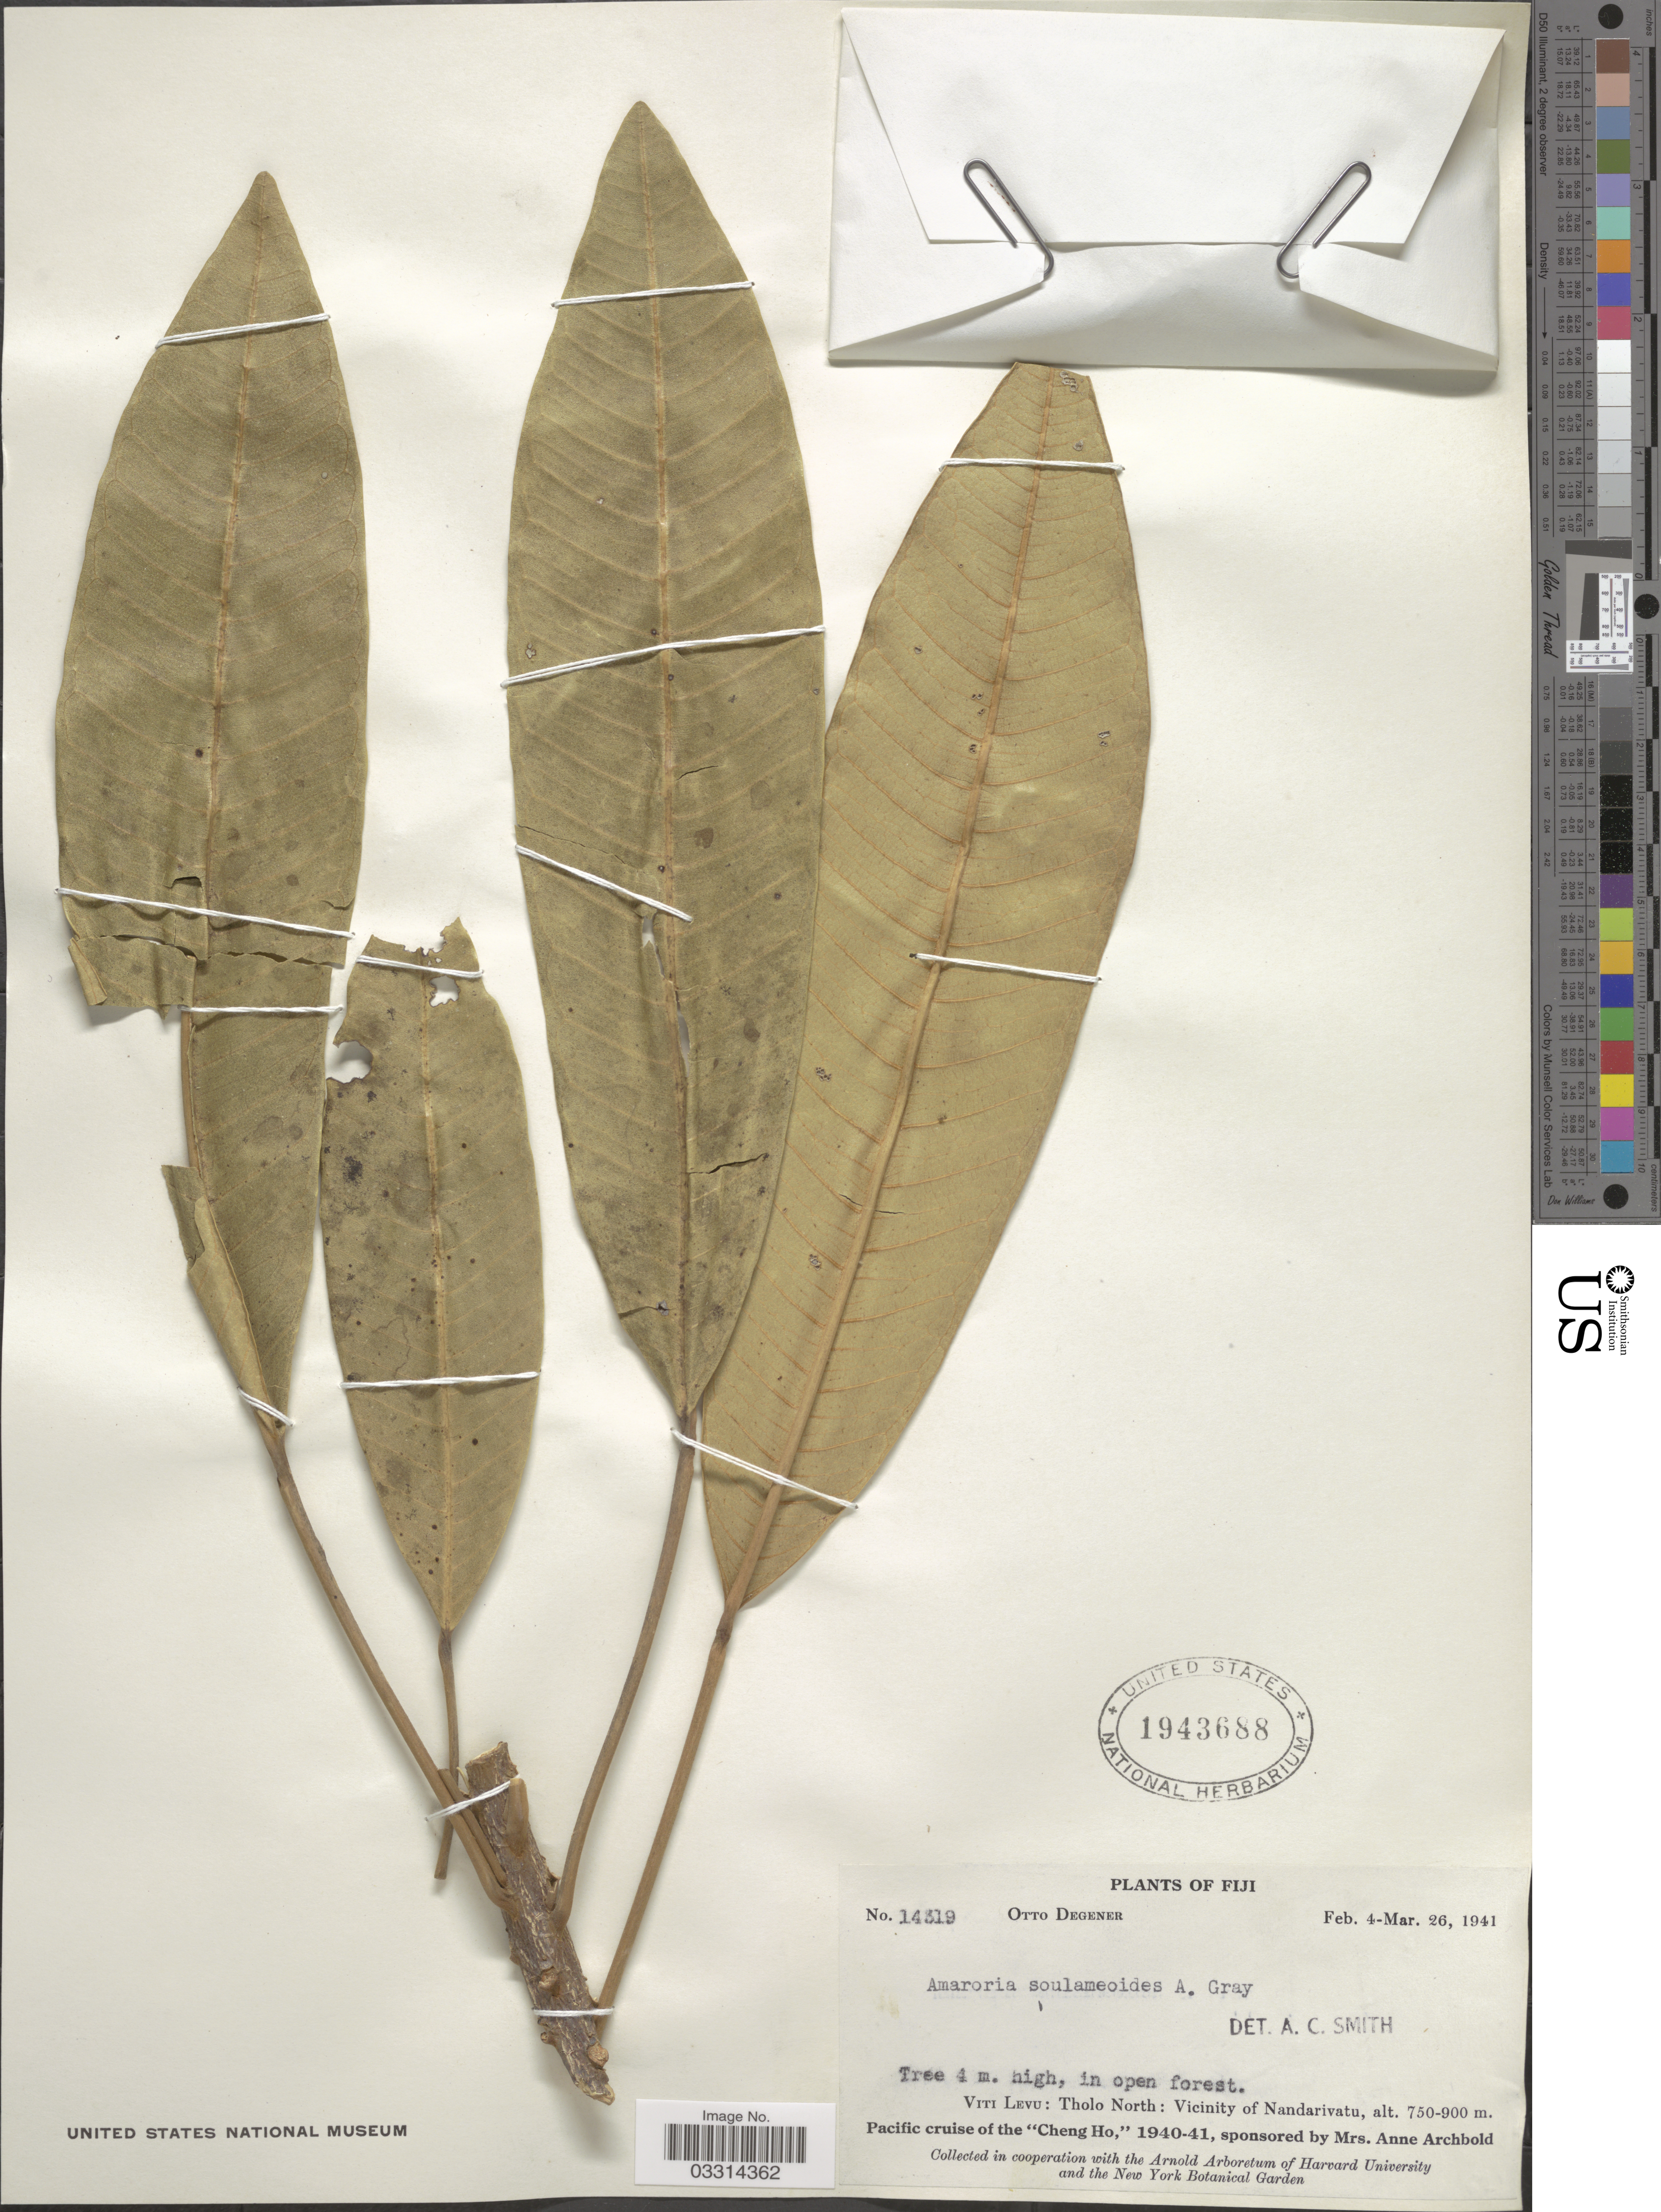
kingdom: Plantae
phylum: Tracheophyta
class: Magnoliopsida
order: Sapindales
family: Simaroubaceae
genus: Soulamea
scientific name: Soulamea soulameoides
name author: (A. Gray) Noot.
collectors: O. Degener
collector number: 14319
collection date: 1941-02-04/1941-03-26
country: Fiji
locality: Viti Levu: Tholo North: Vicinity of Nandarivatu.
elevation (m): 750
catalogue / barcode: US 1943688